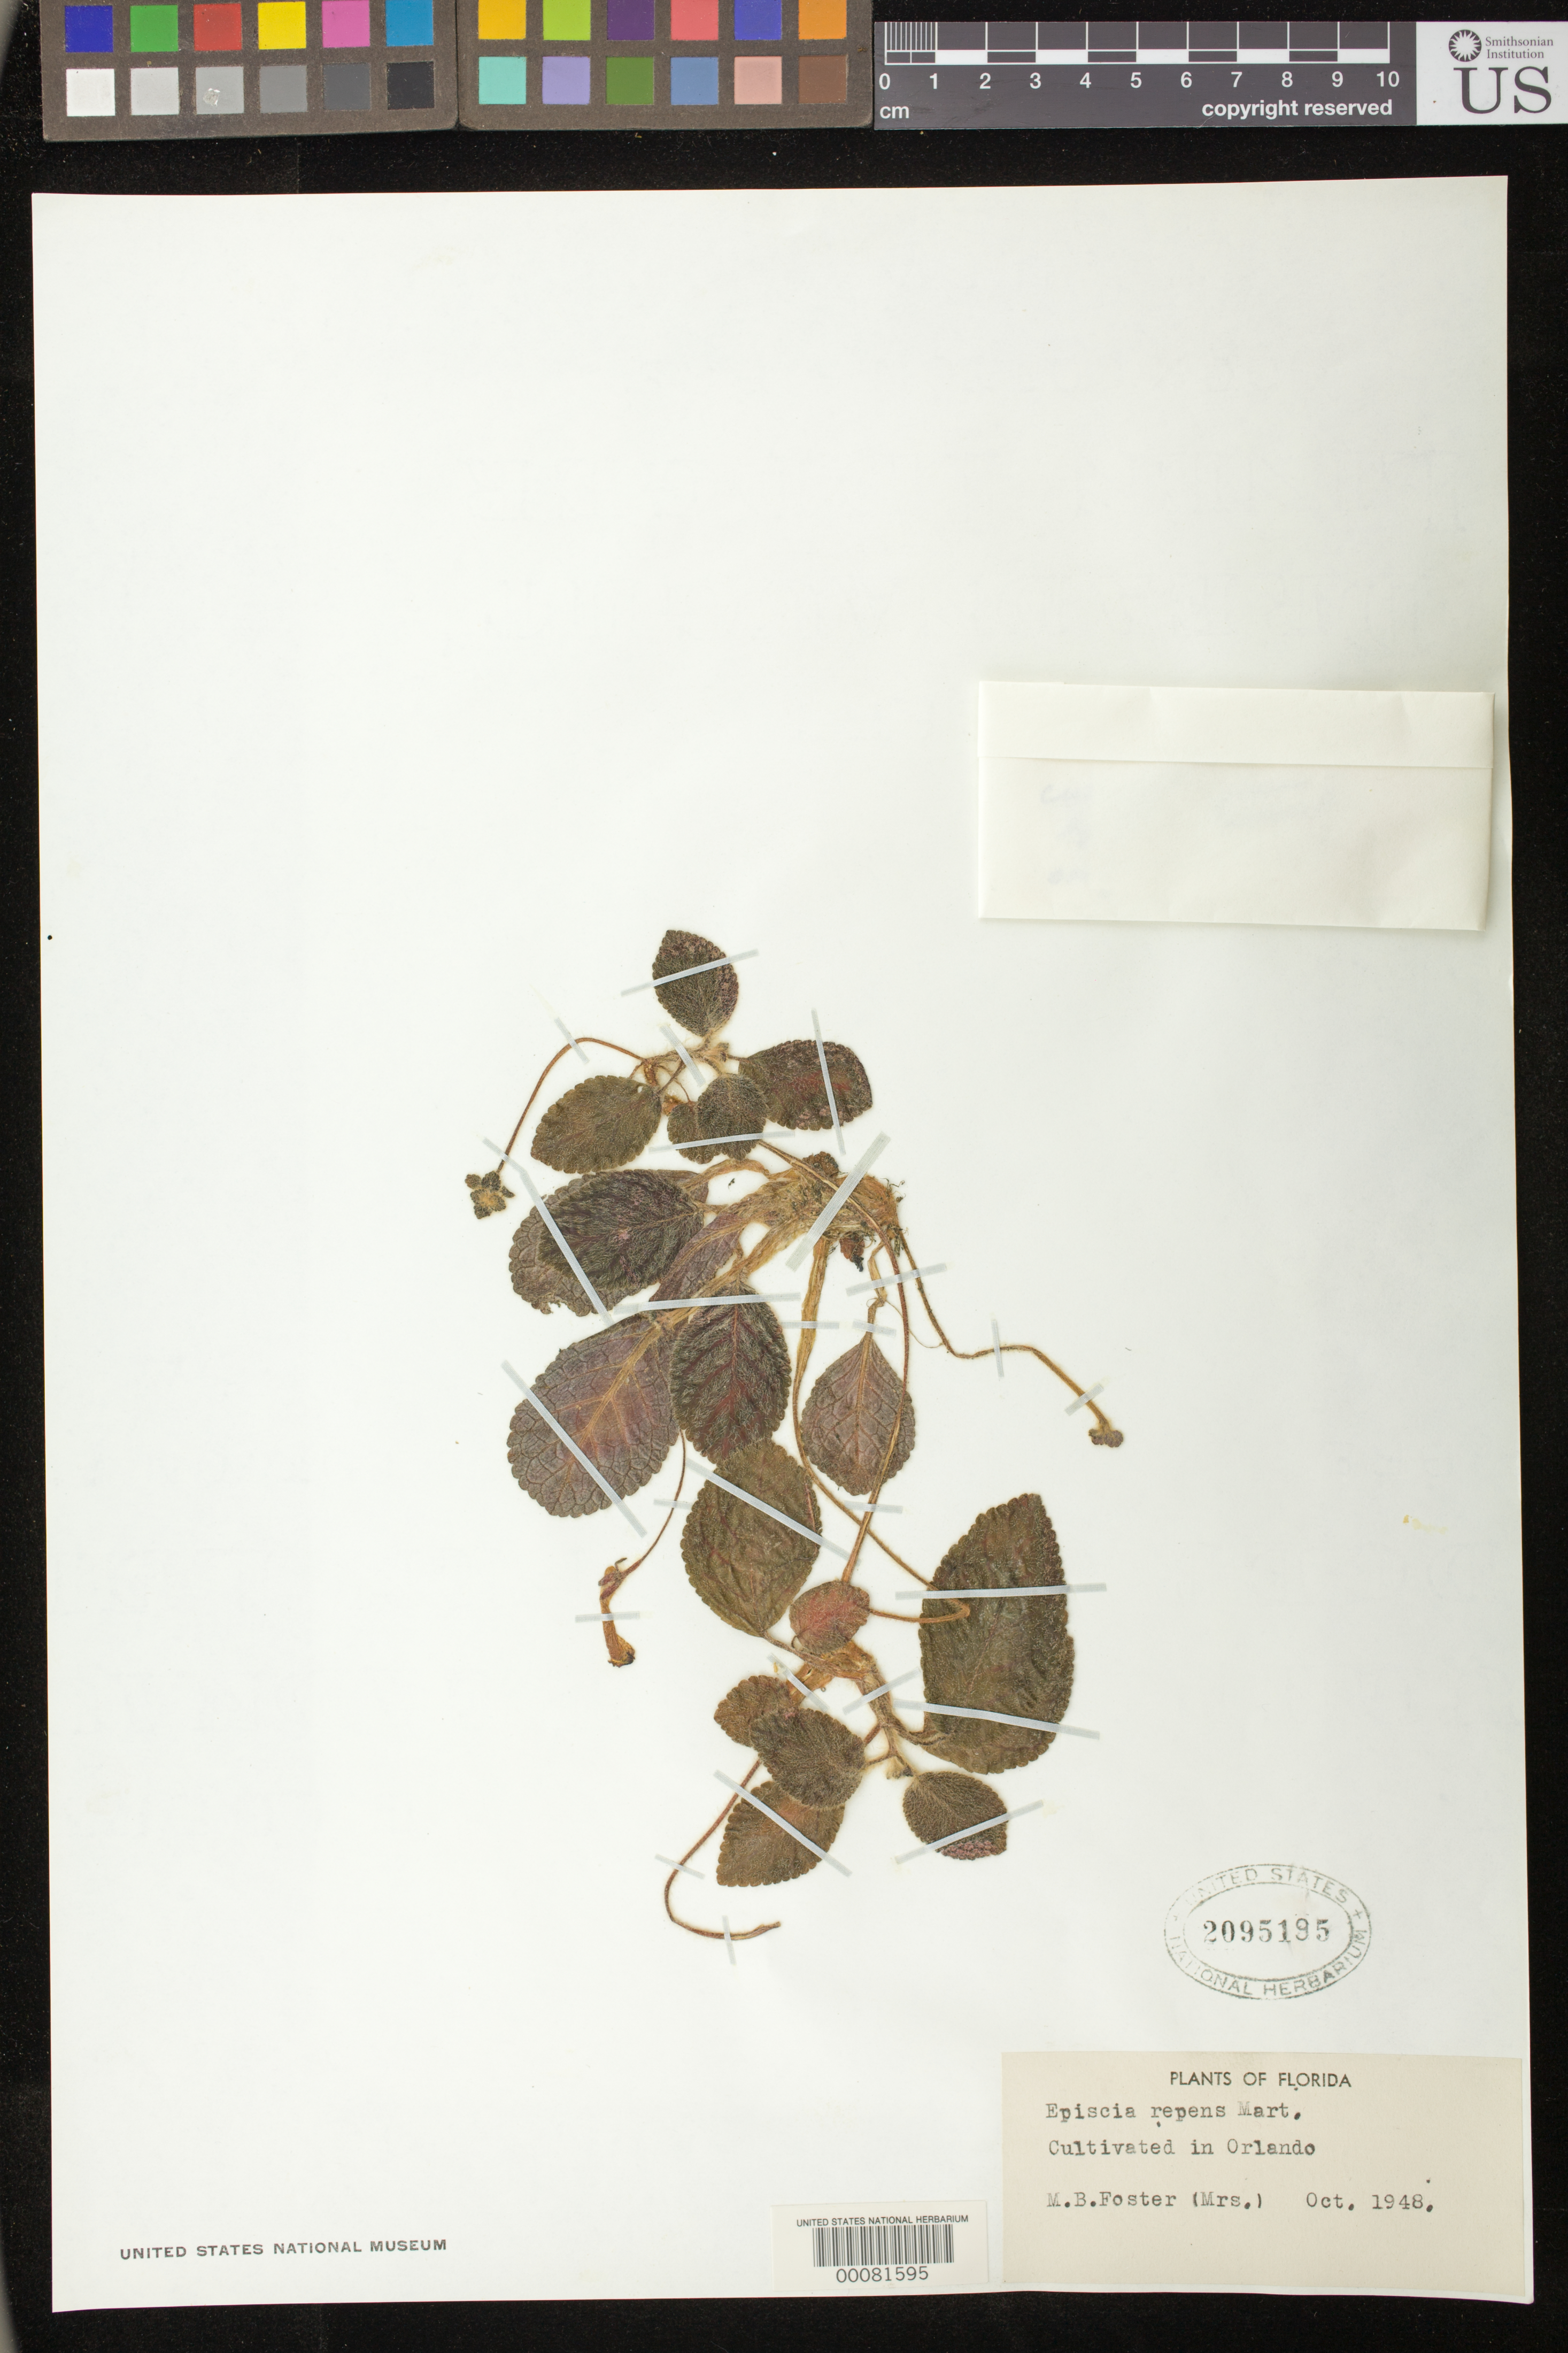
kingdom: Plantae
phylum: Tracheophyta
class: Magnoliopsida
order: Lamiales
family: Gesneriaceae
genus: Episcia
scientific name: Episcia reptans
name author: Mart.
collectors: M. B. Foster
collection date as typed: Oct 1948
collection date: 1948-10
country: United States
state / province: Florida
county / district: Orange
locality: Orlando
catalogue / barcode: US 2095195